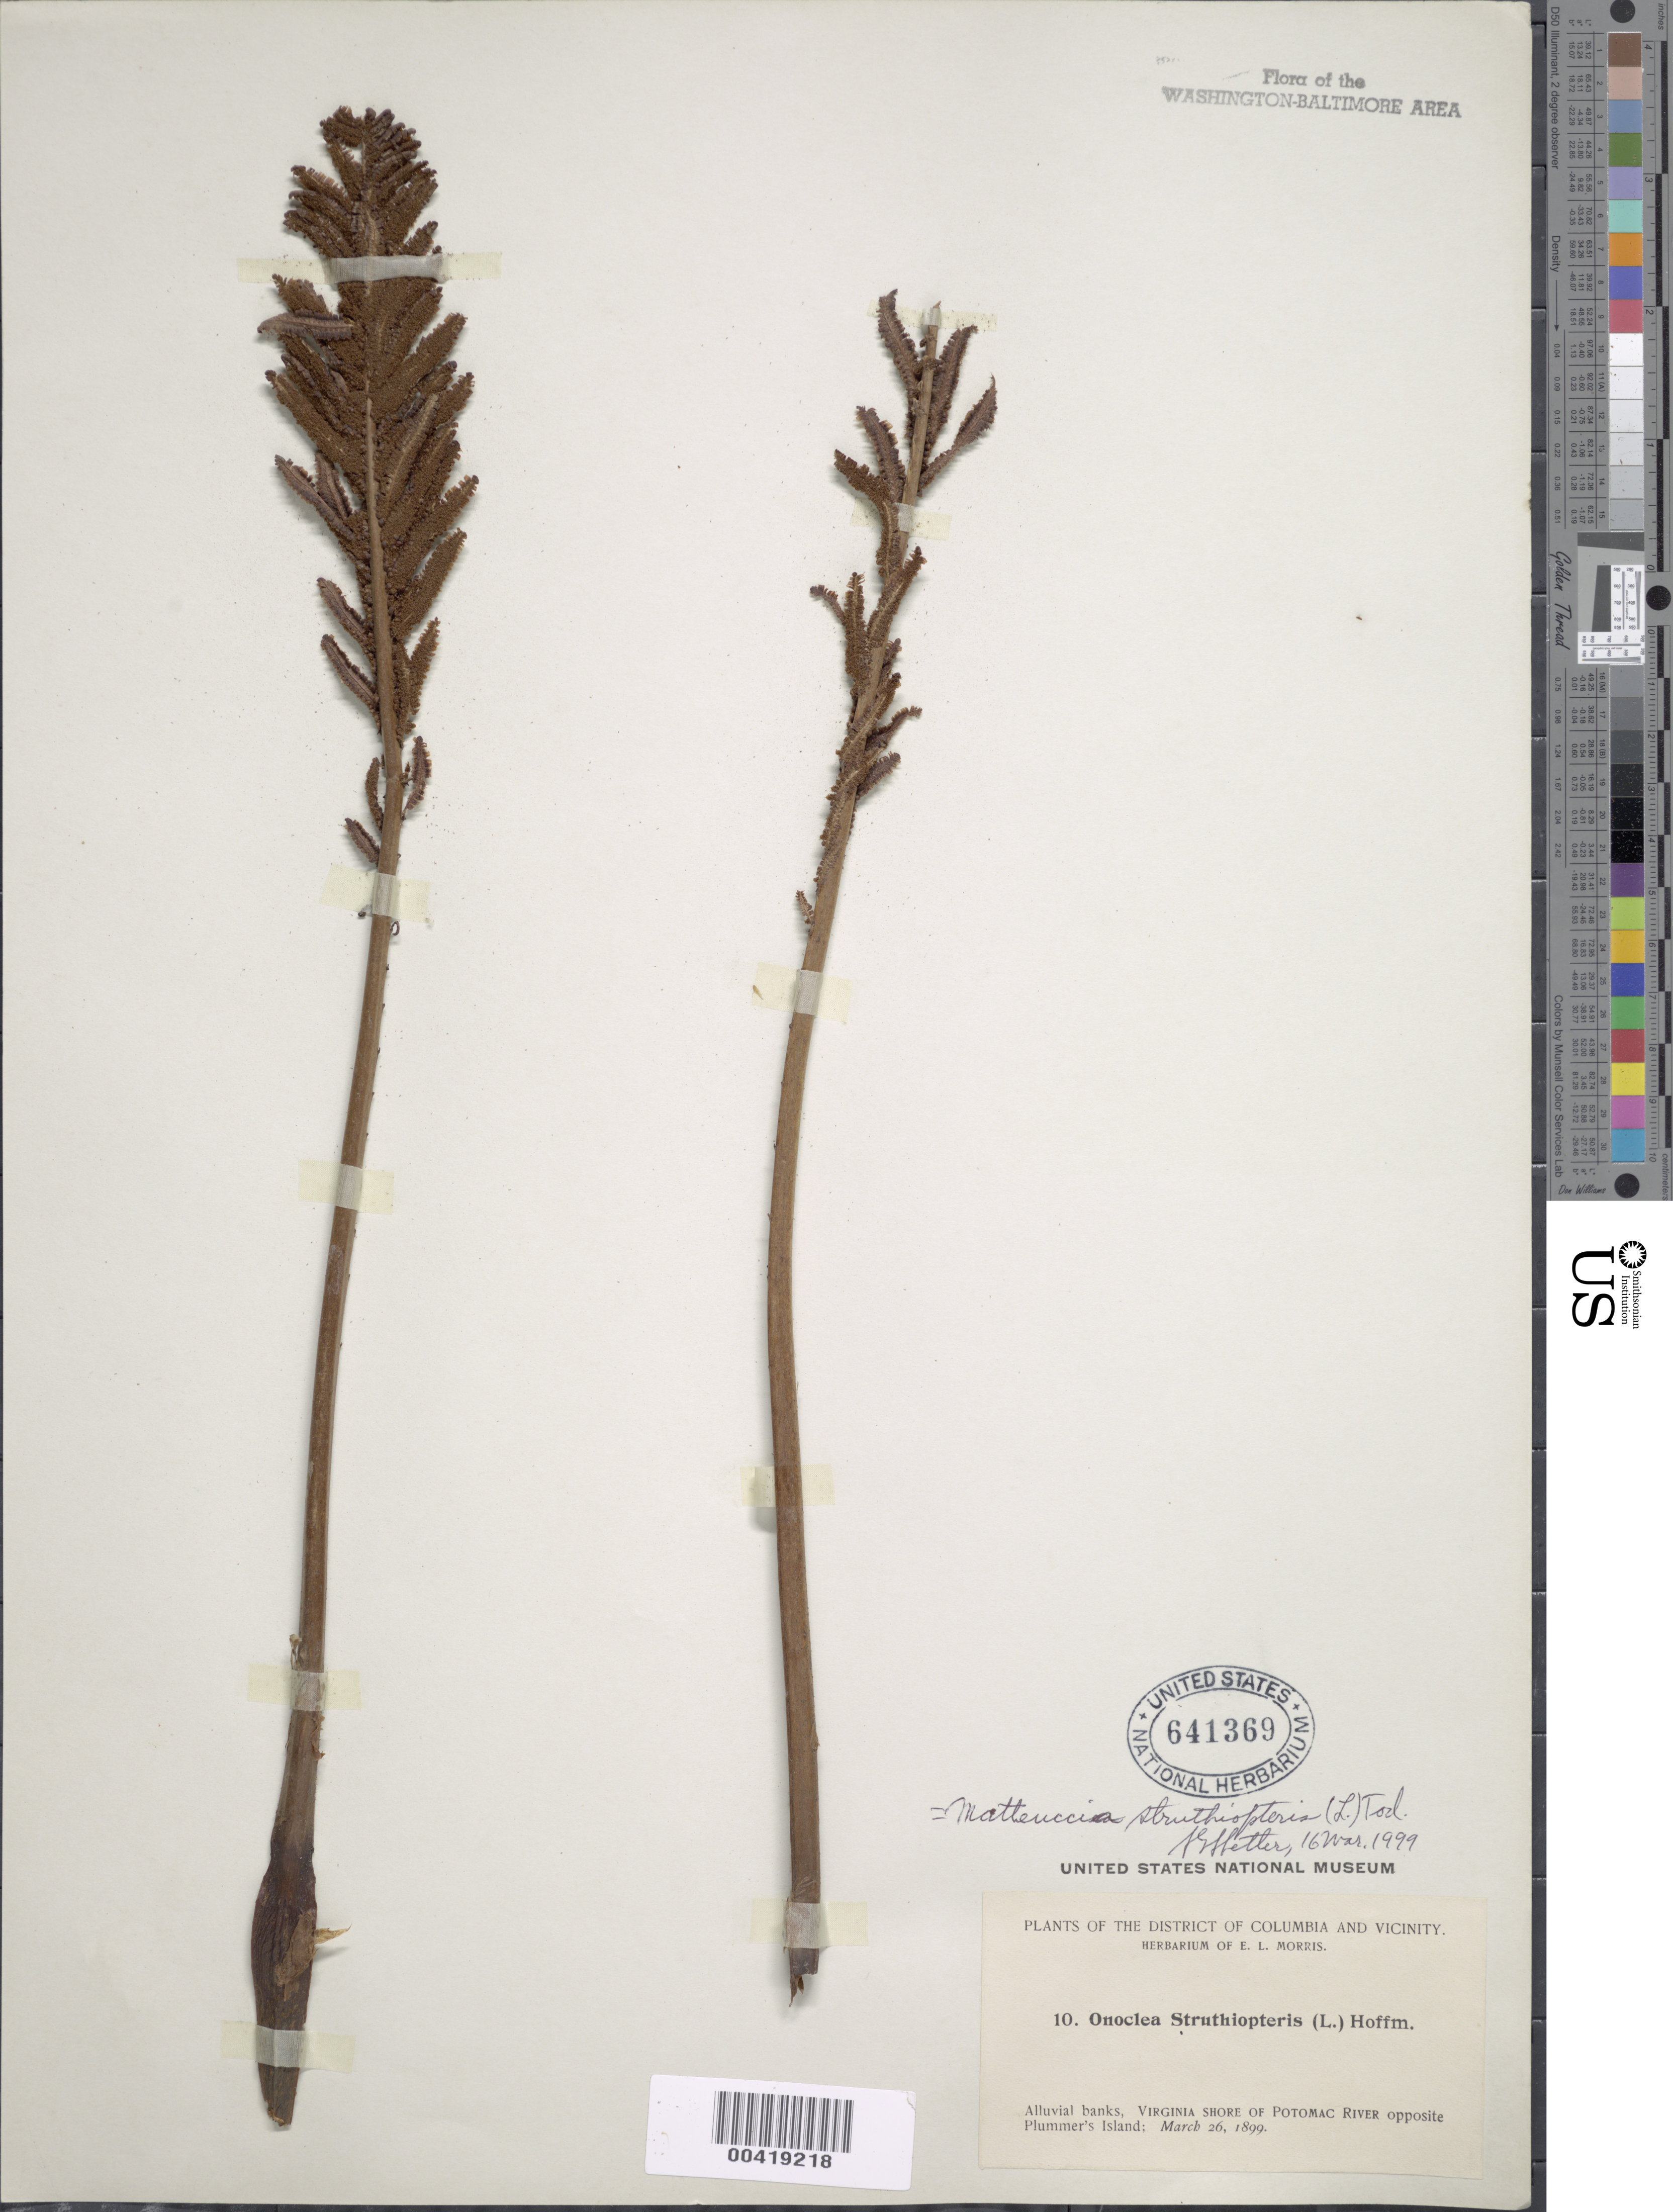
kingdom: Plantae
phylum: Tracheophyta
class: Polypodiopsida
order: Polypodiales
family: Onocleaceae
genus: Matteuccia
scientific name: Matteuccia struthiopteris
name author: (L.) Tod.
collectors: E. L. Morris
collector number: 10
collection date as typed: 26 Mar 1899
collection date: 1899-03-26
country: United States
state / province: Virginia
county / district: Fairfax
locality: Potomac River banks, opposite Plummers Island C. & O. Canal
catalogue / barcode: US 641369